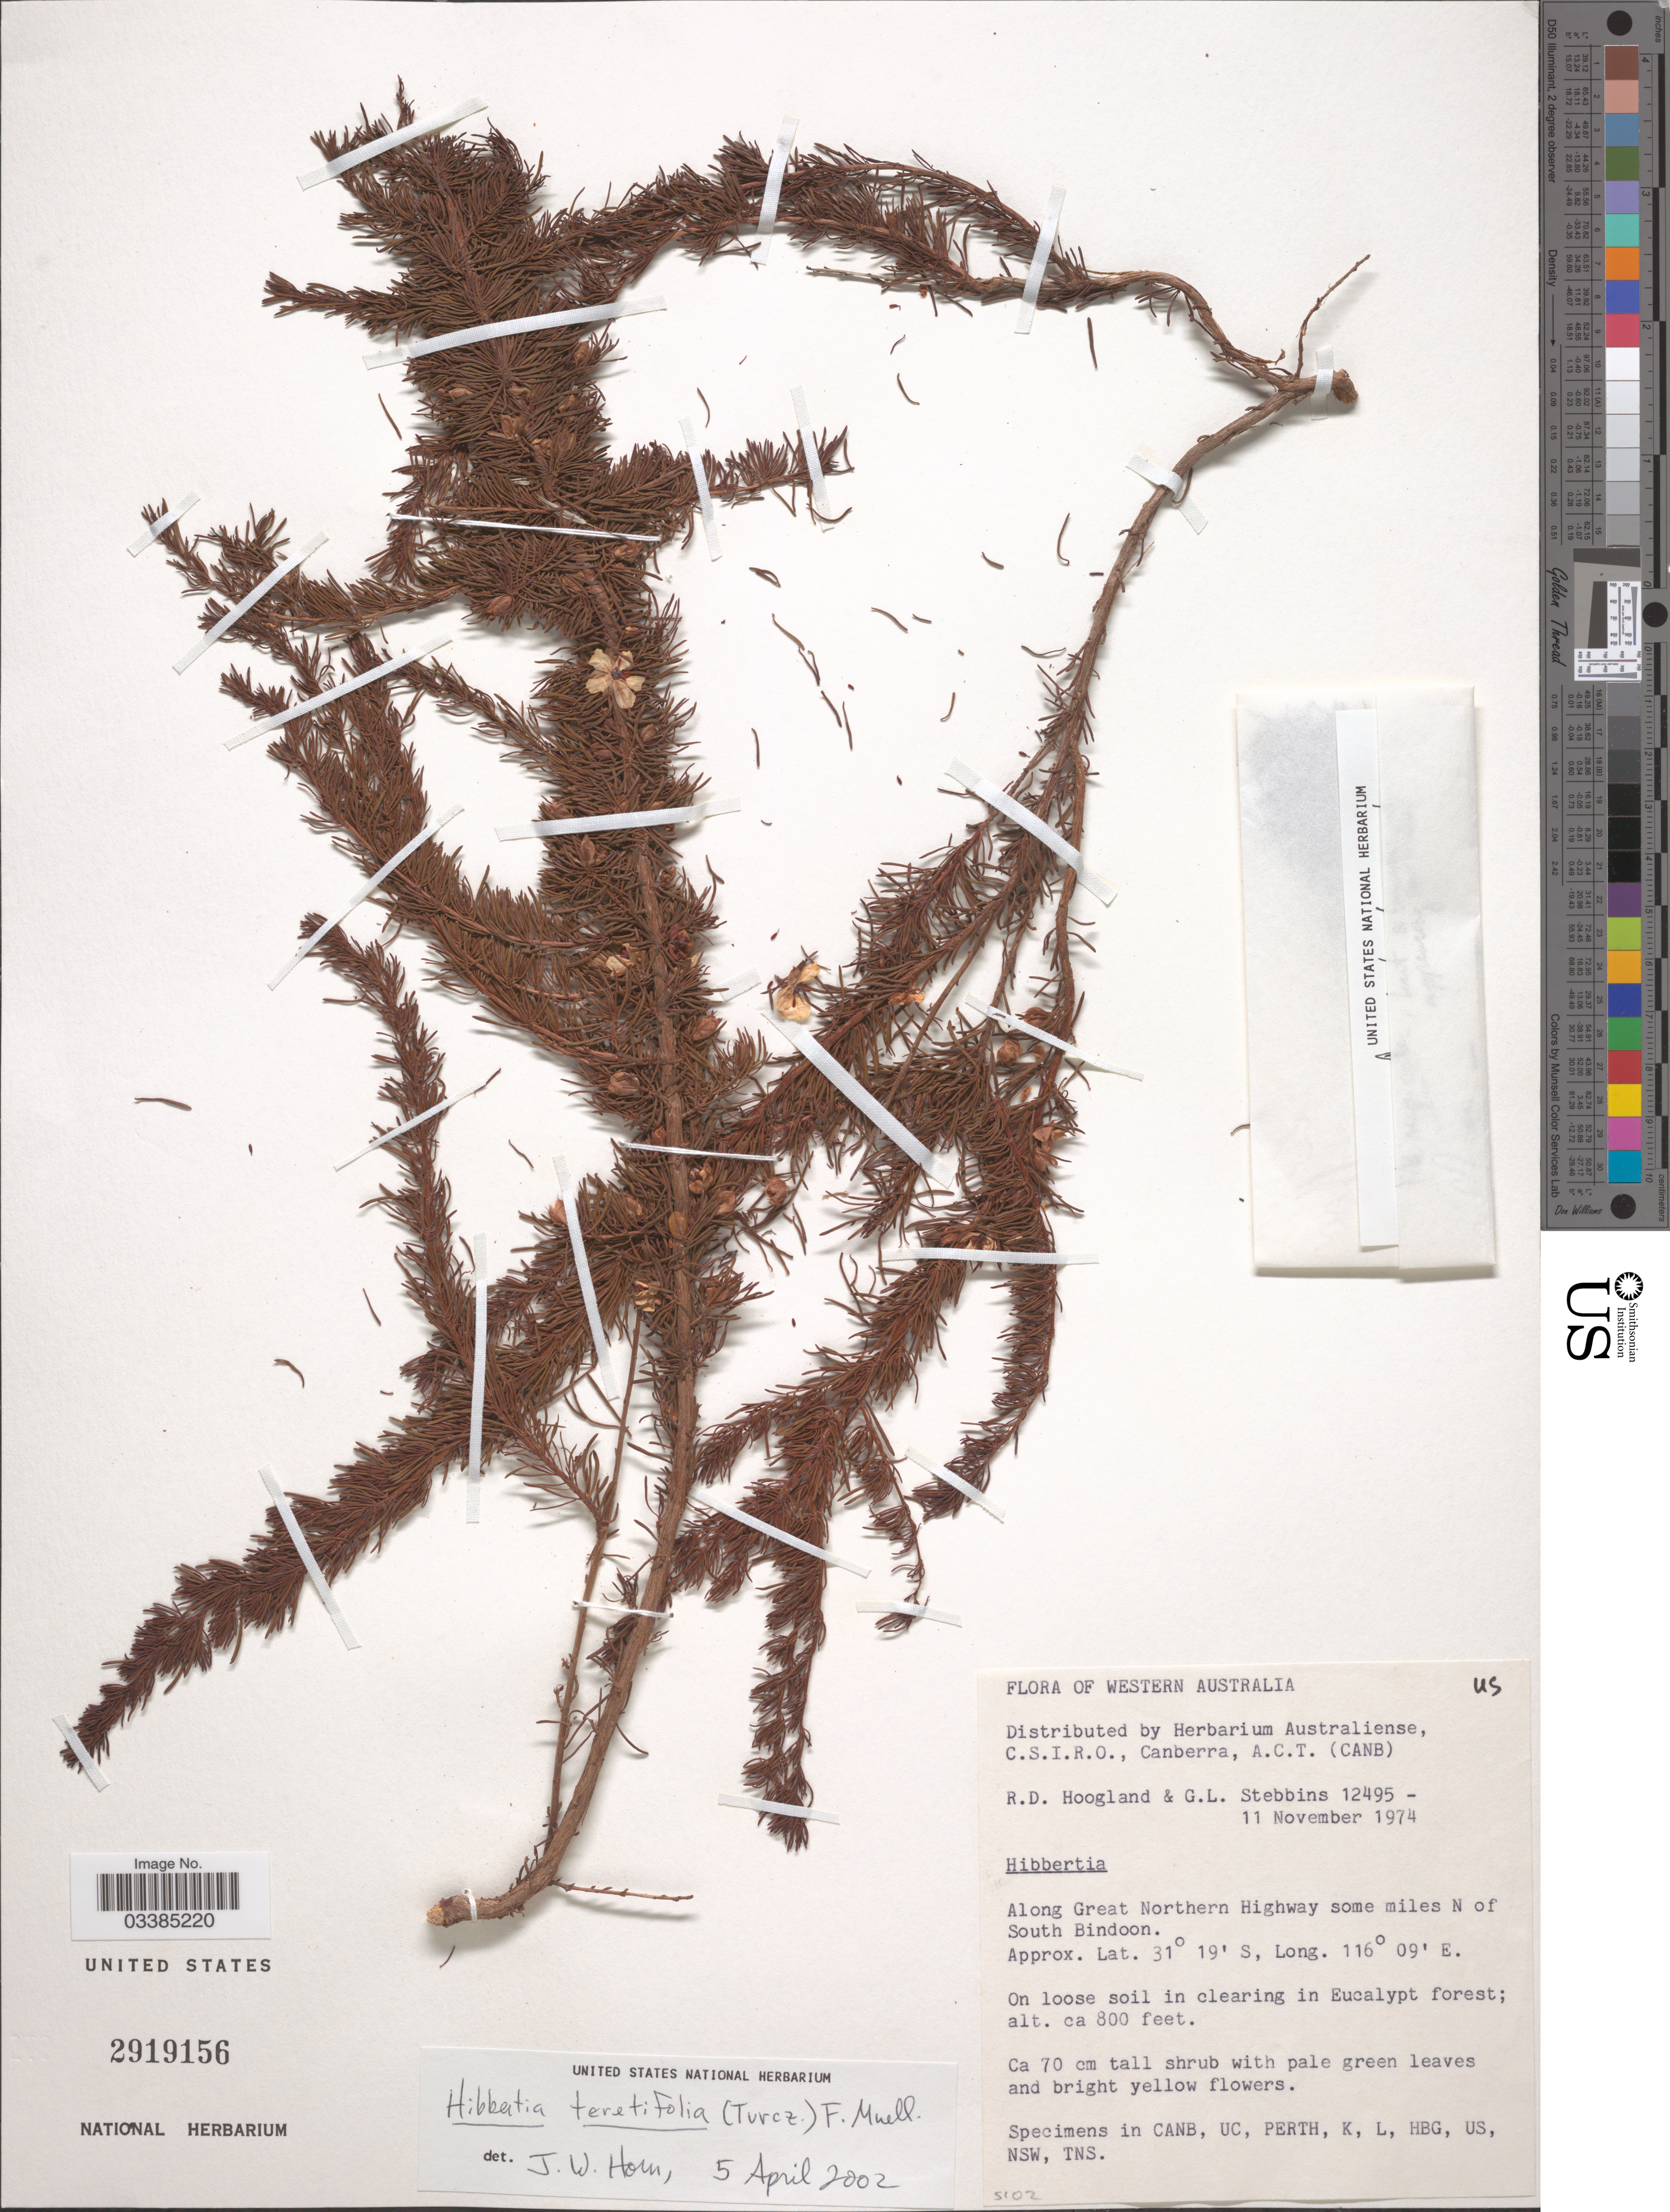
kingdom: Plantae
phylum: Tracheophyta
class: Magnoliopsida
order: Dilleniales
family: Dilleniaceae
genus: Hibbertia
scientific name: Hibbertia teretifolia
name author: (Turcz.) F. Muell.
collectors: R. D. Hoogland & G. L. Stebbins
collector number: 12495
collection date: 1974-11-11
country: Australia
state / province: Western Australia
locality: Along Great Northern Highway some miles N of South Bindoon.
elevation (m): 244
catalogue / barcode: US 2919156